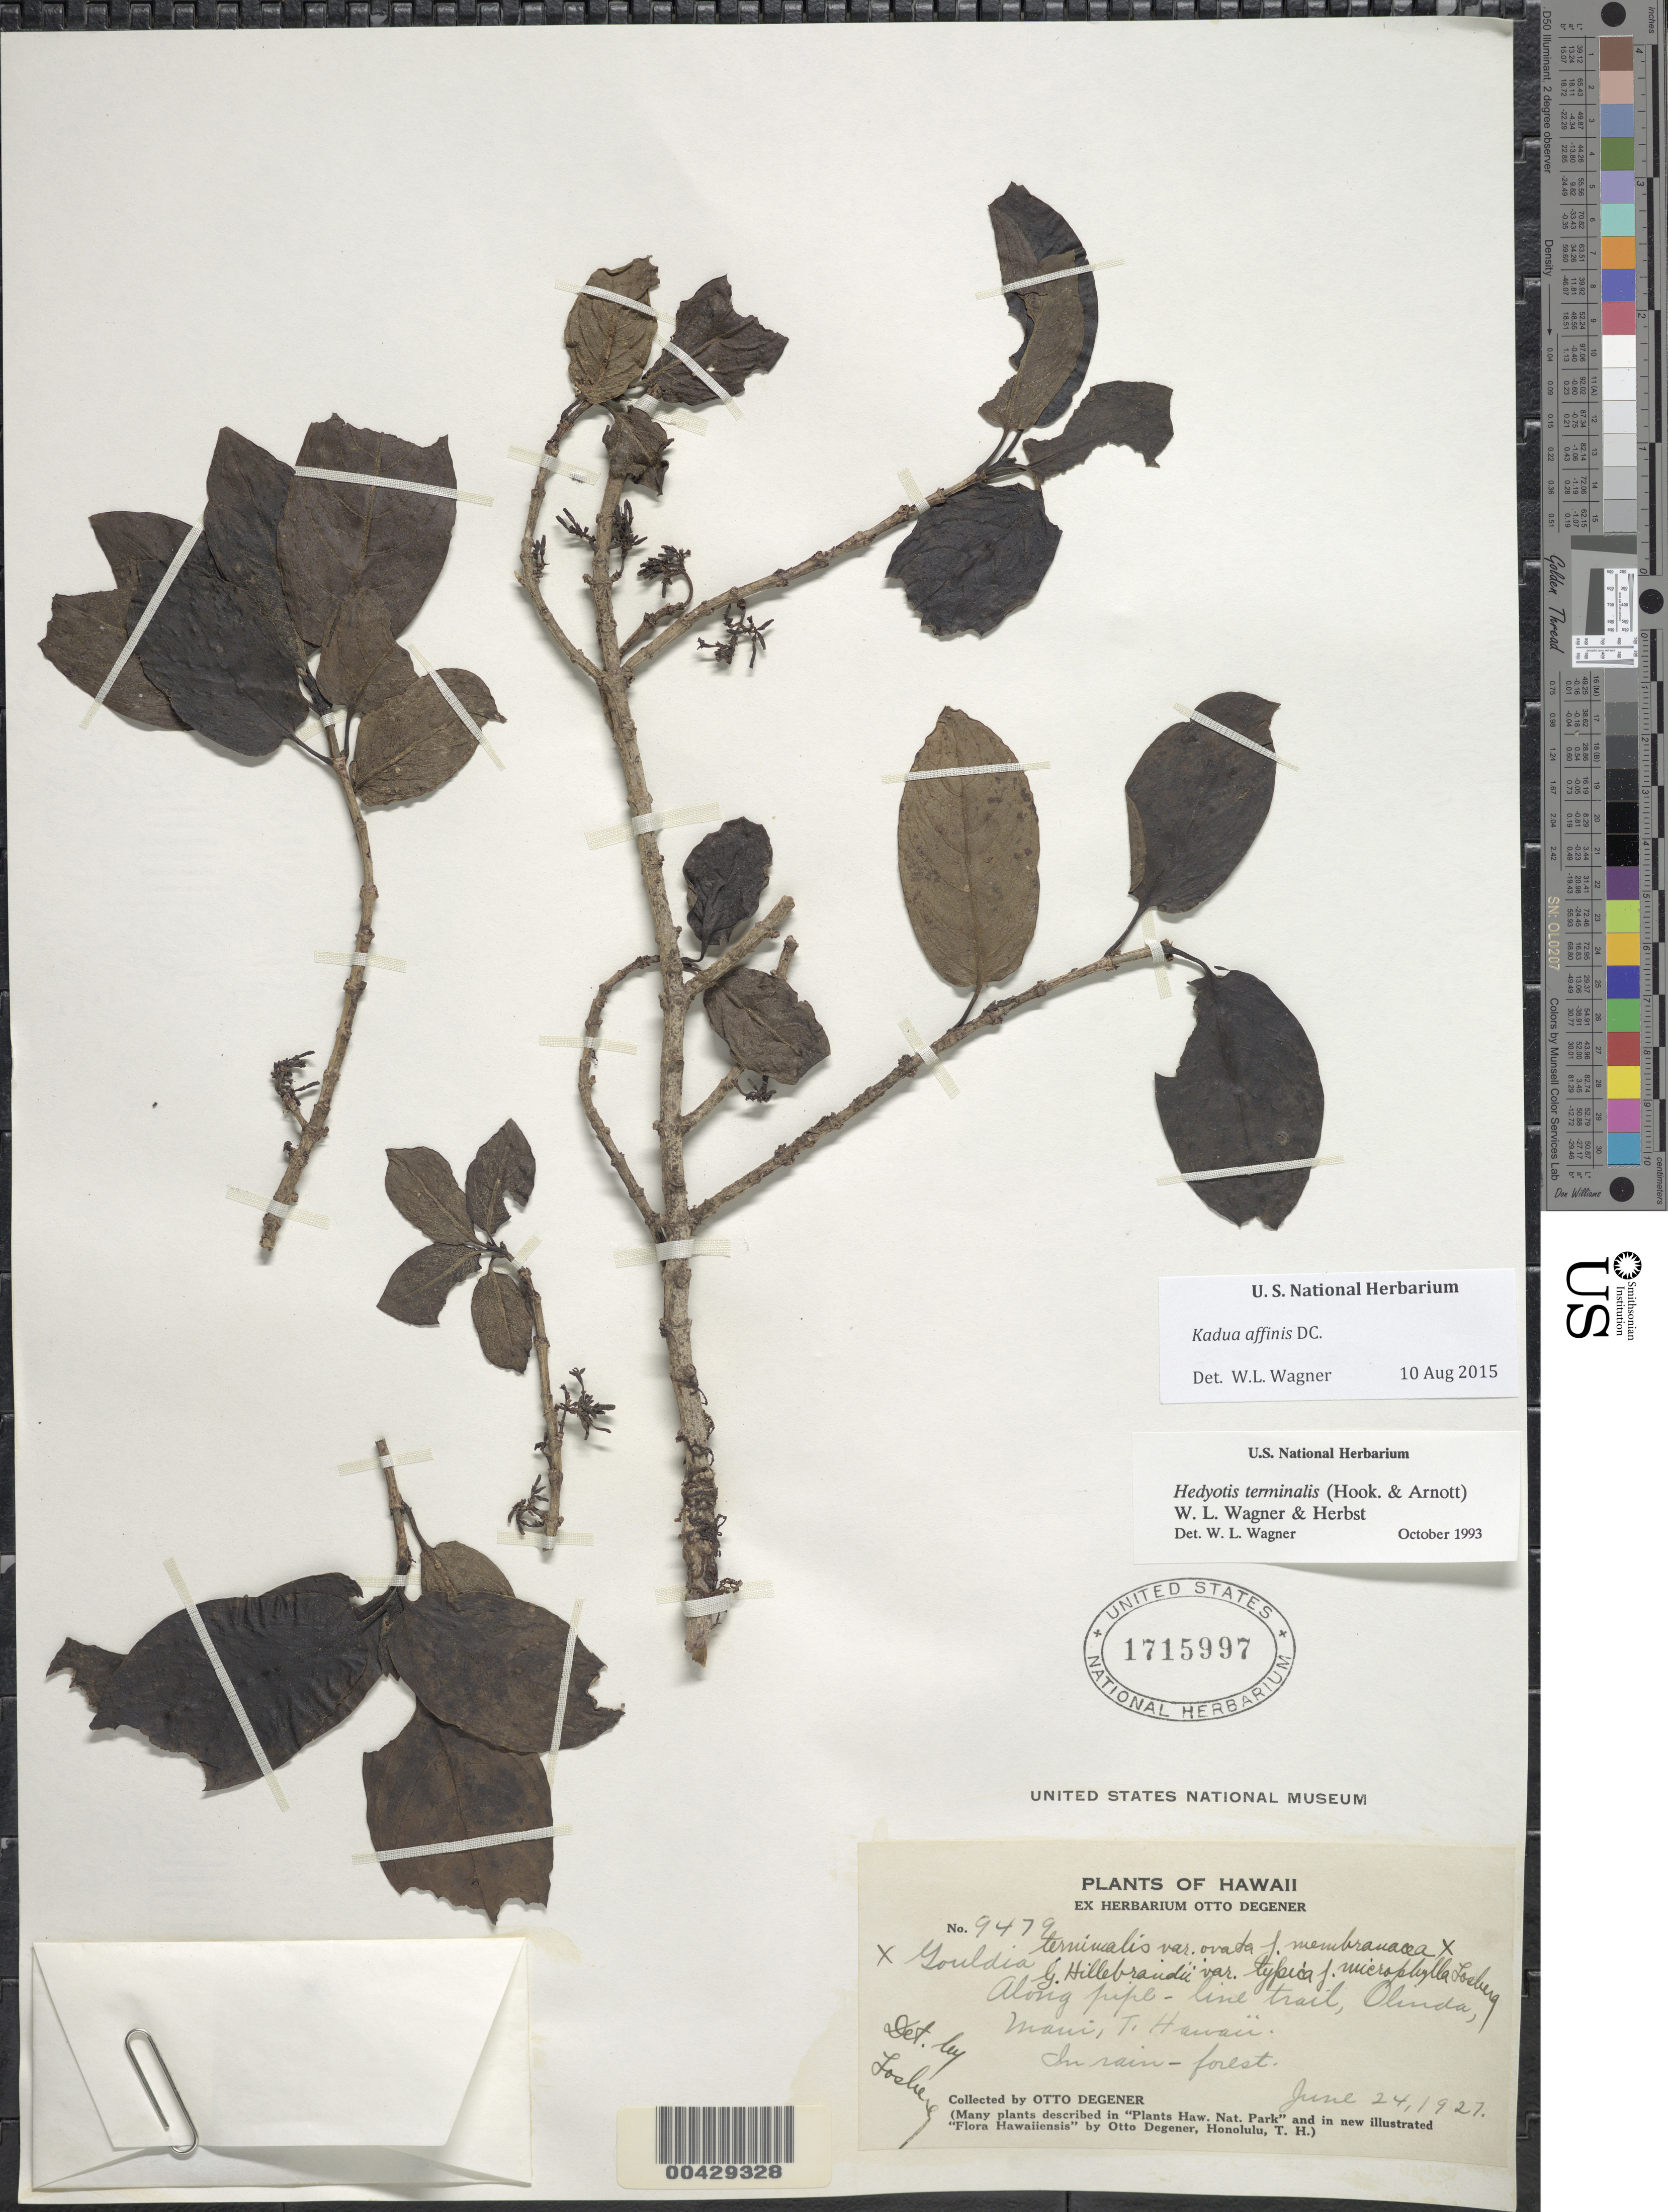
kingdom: Plantae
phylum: Tracheophyta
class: Magnoliopsida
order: Gentianales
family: Rubiaceae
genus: Kadua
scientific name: Kadua affinis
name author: DC.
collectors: O. Degener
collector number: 9479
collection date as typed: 24 Jun 1927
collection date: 1927-06-24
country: United States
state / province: Hawaii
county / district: Maui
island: Maui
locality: Along pipe-line trail, Olinda.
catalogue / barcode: US 1715997